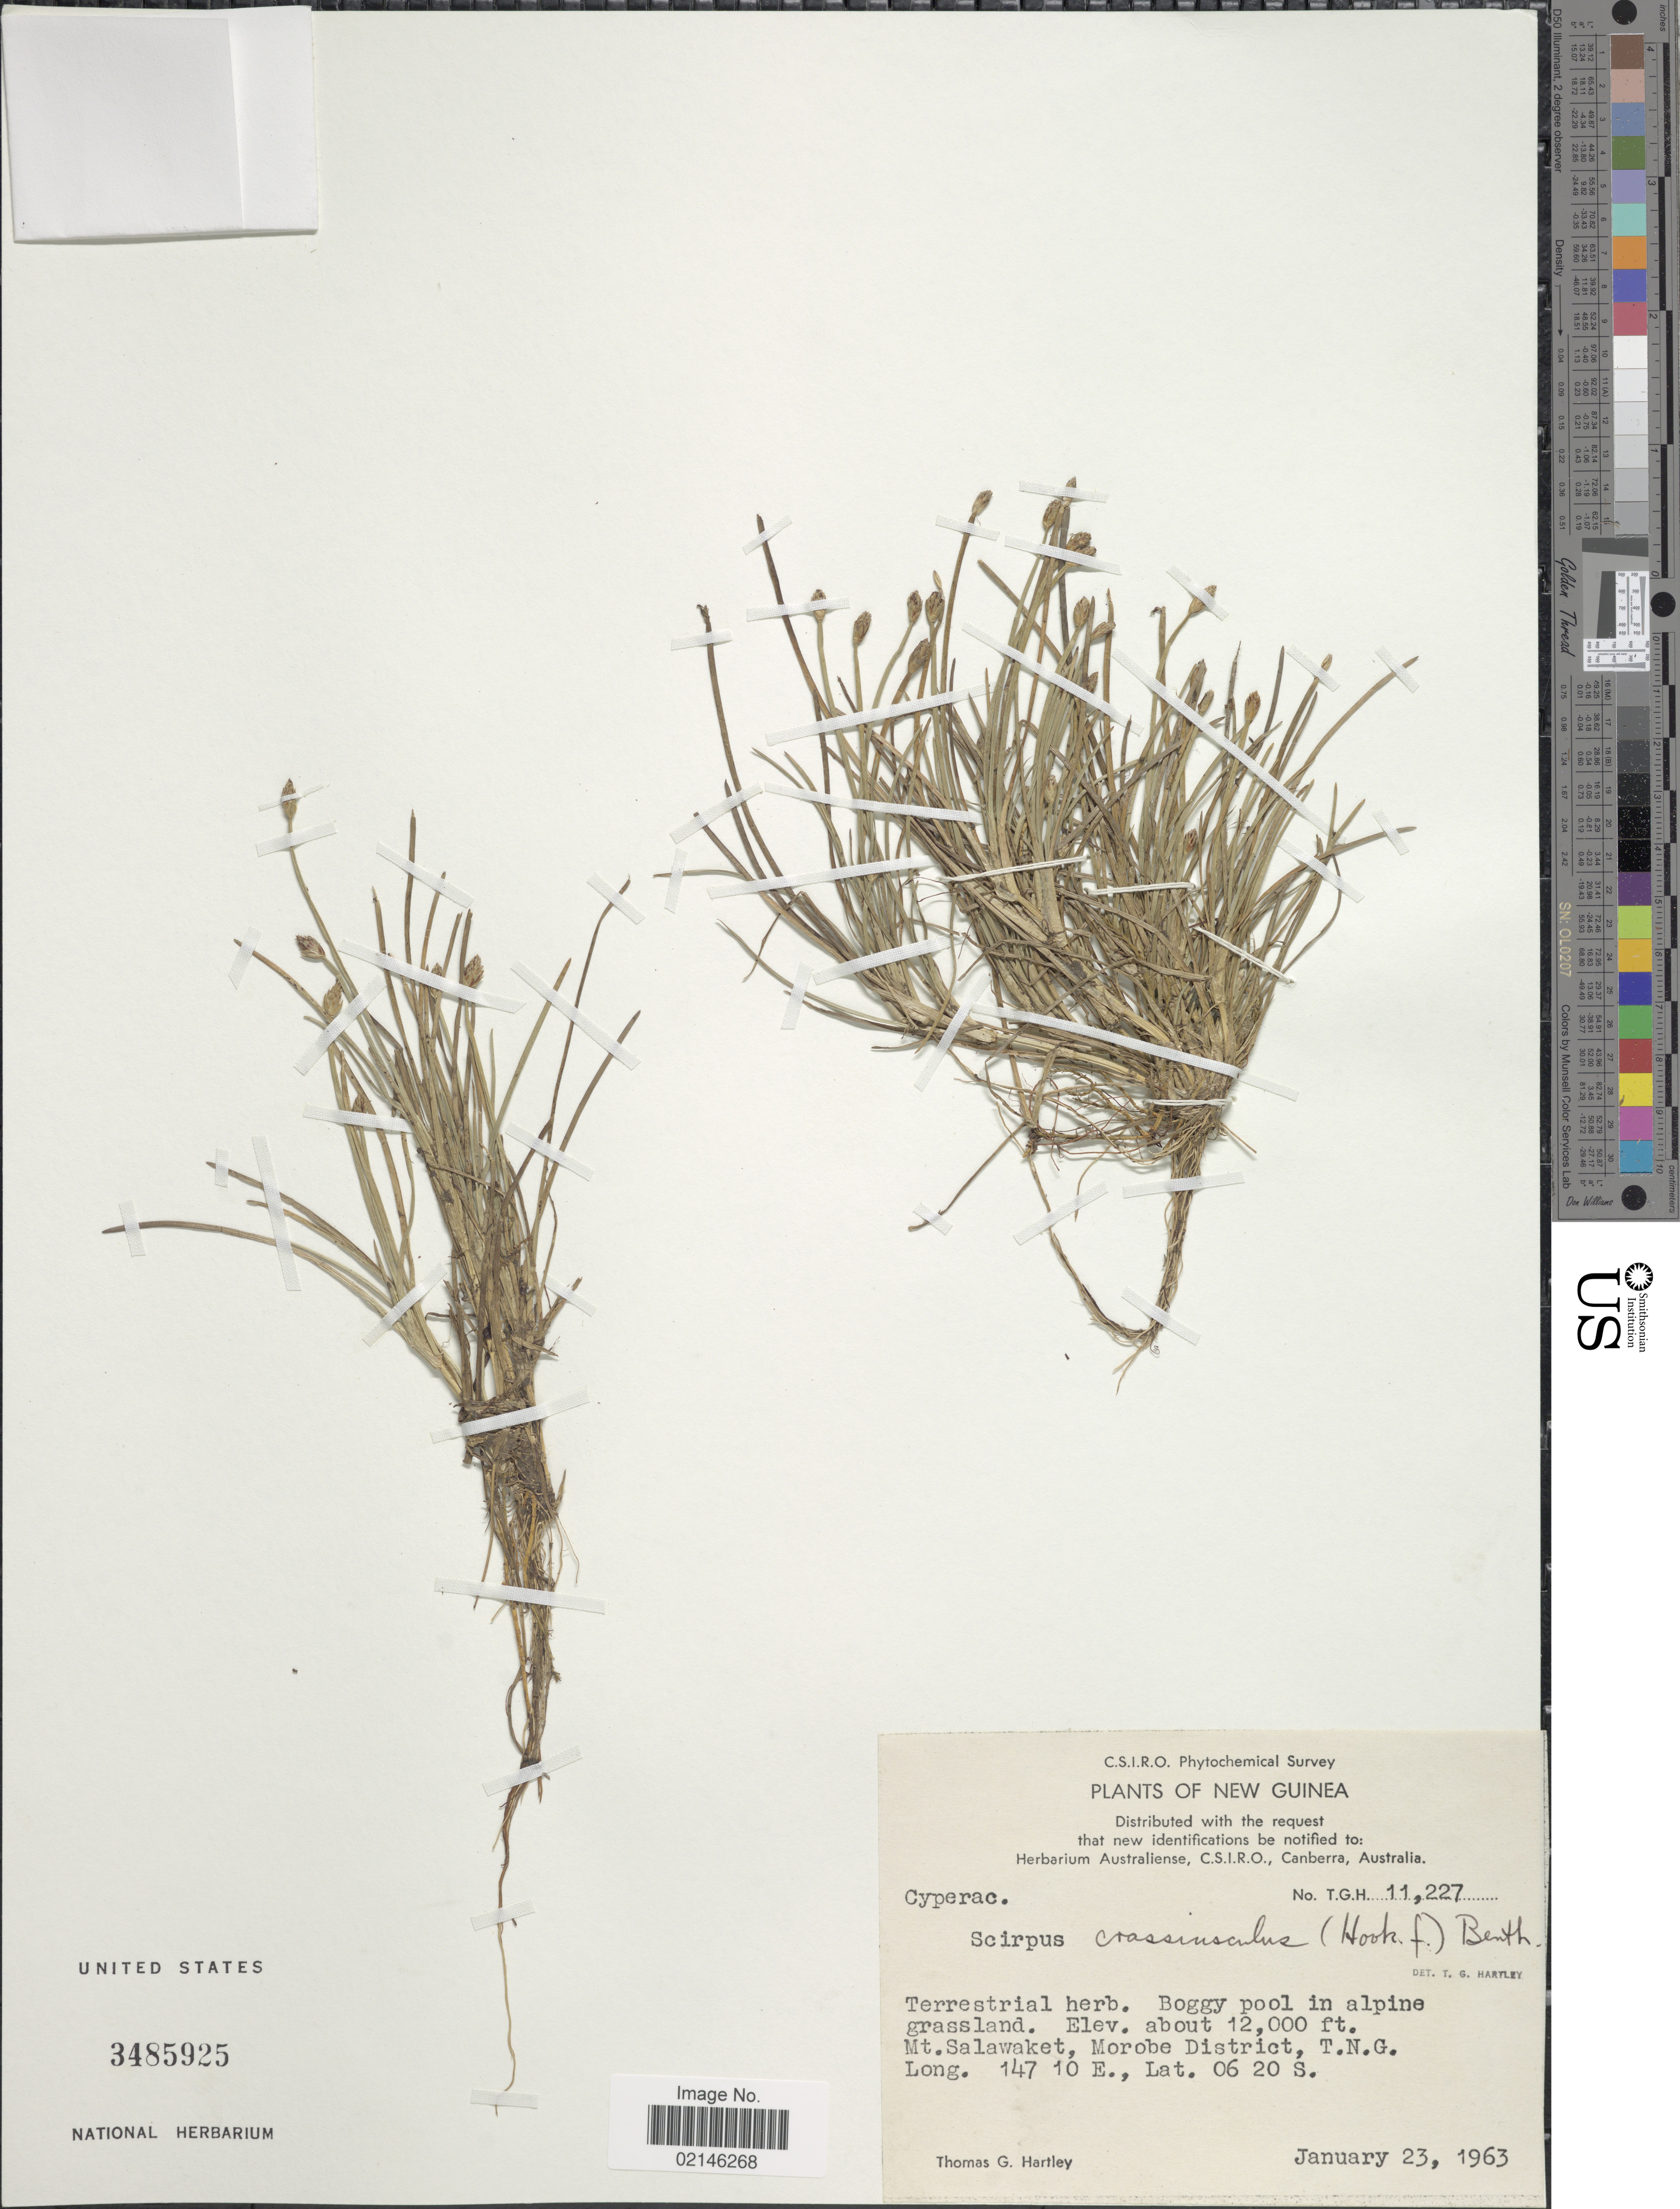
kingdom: Plantae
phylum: Tracheophyta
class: Liliopsida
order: Poales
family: Cyperaceae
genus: Isolepis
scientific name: Isolepis crassiuscula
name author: Hook. f.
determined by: Strong, Mark T., (BOT), Smithsonian Institution - National Museum of Natural History (UNITED STATES)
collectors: T. G. Hartley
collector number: T.G.H. 11227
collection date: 1963-01-23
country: Papua New Guinea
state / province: Morobe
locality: New Guinea. Mt. Salawaket, T.N.G.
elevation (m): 3658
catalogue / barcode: US 3485925